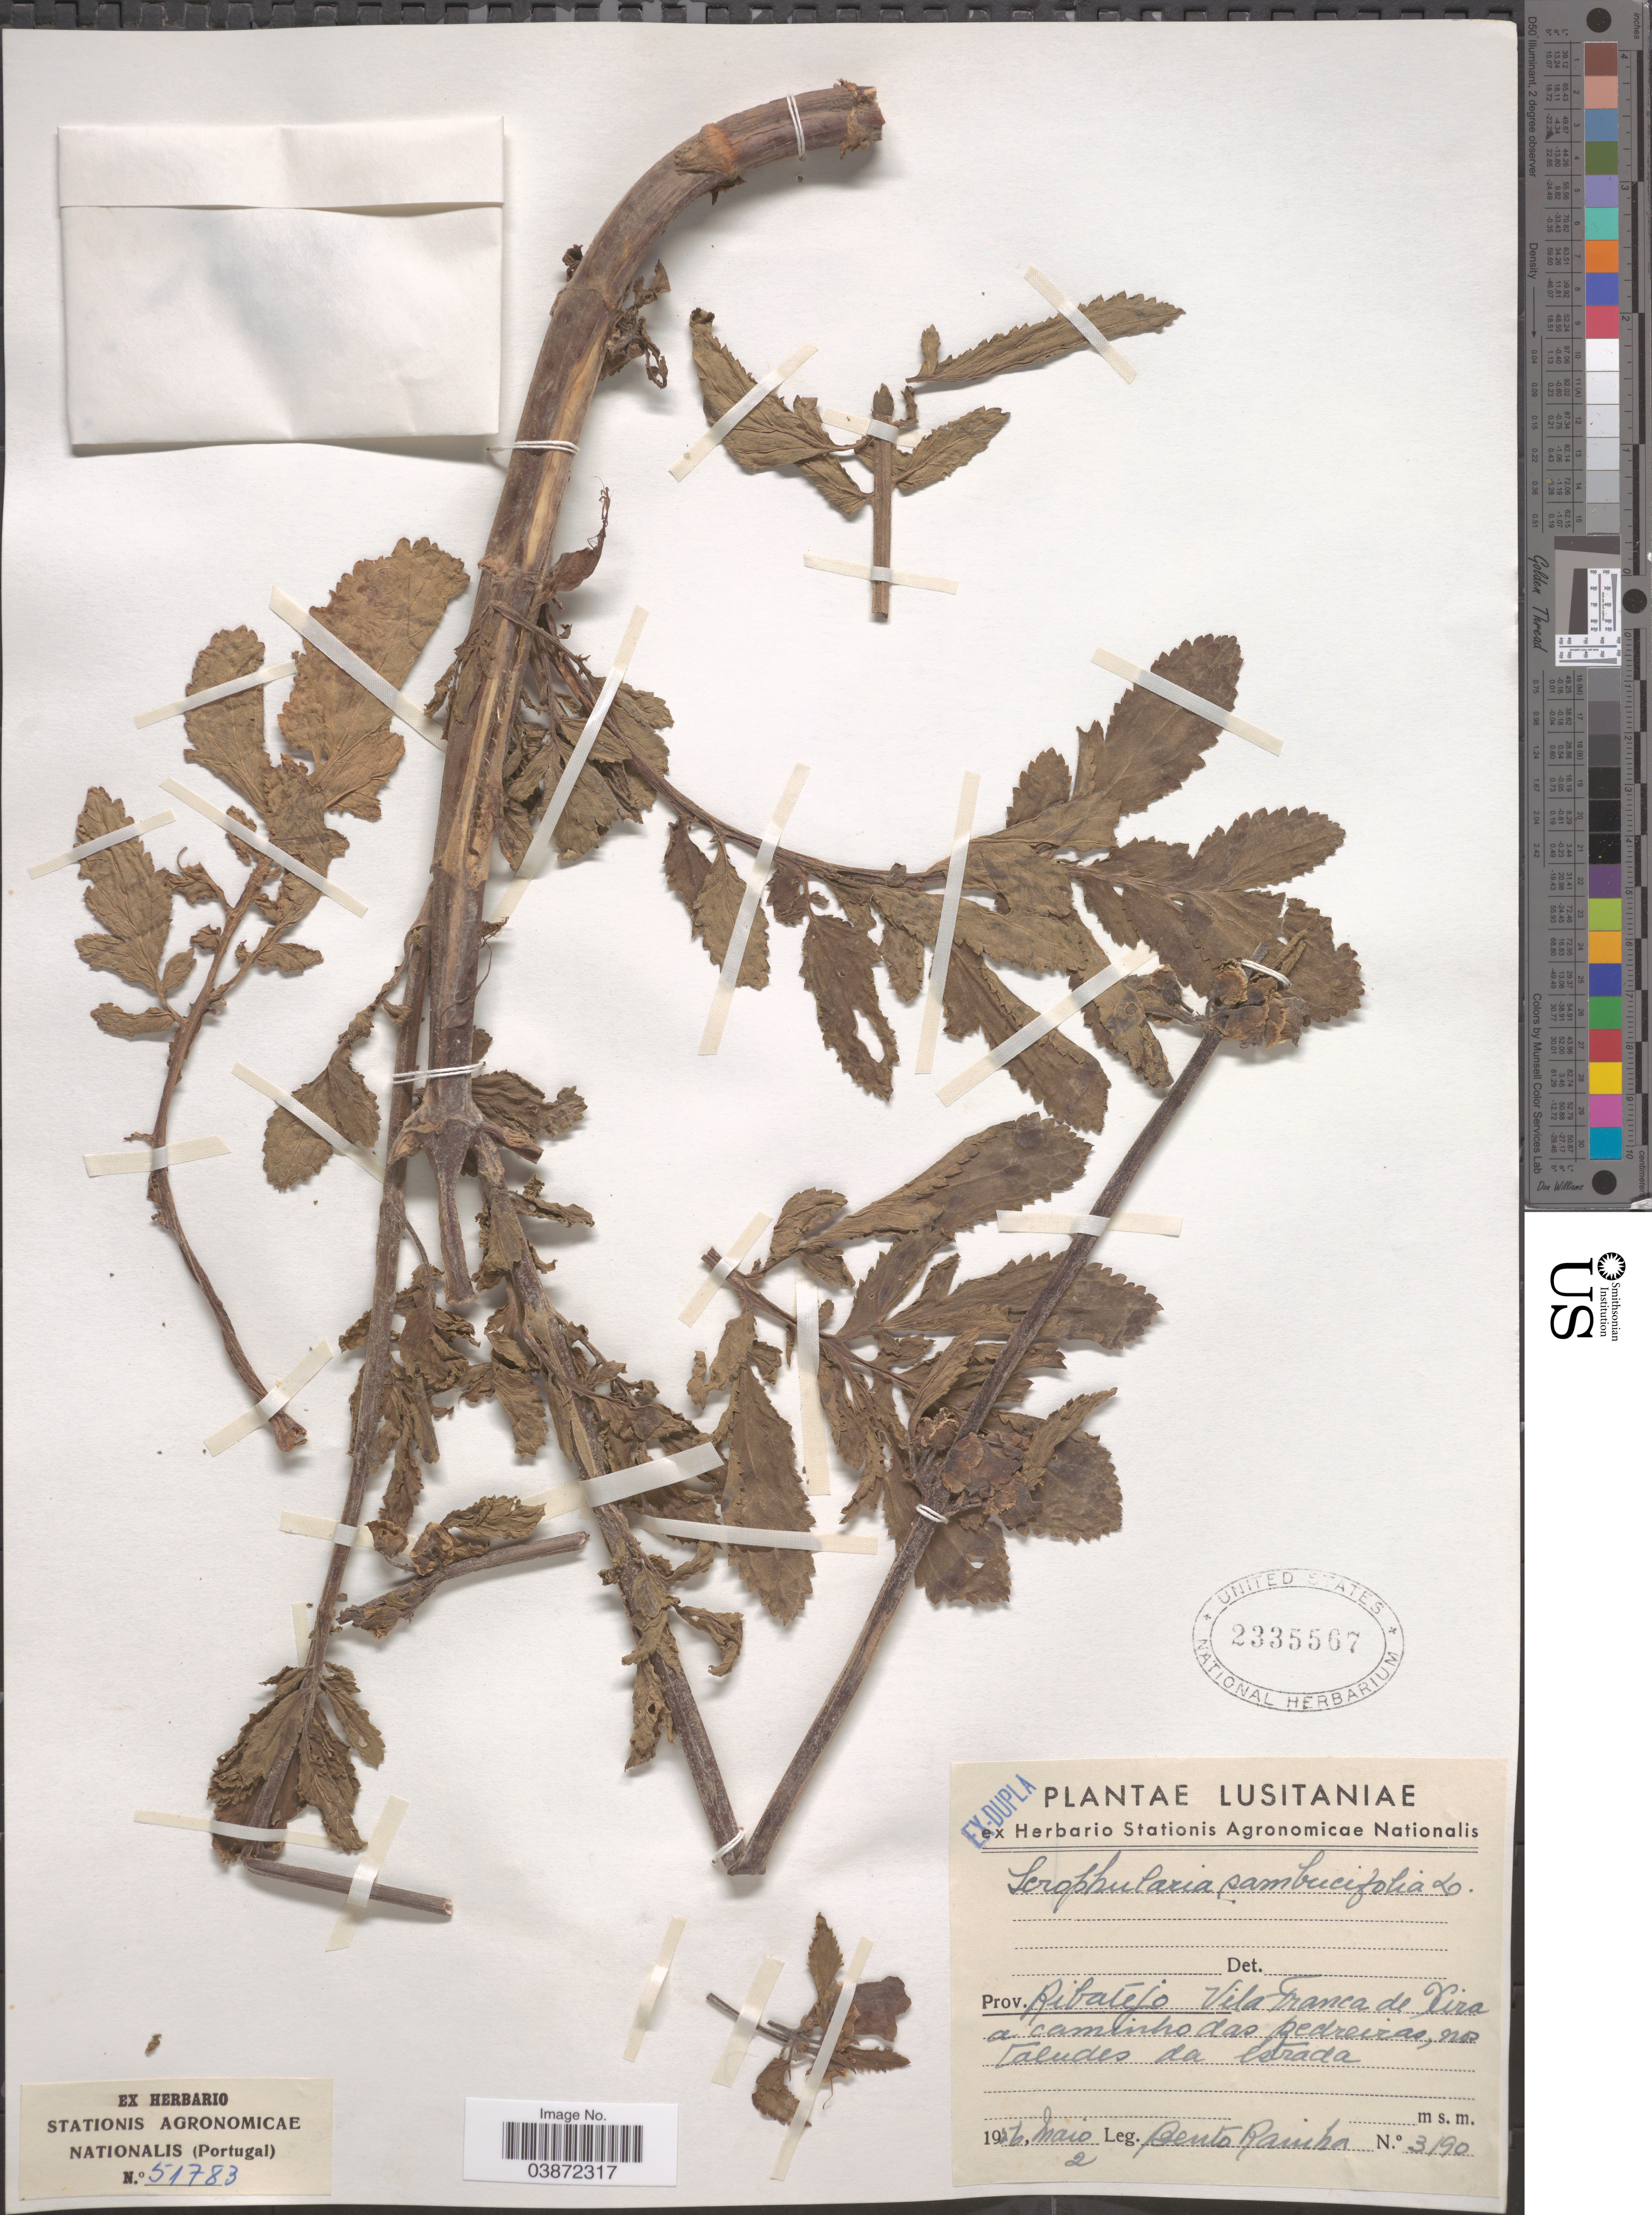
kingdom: Plantae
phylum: Tracheophyta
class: Magnoliopsida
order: Lamiales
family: Scrophulariaceae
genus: Scrophularia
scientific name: Scrophularia sambucifolia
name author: L.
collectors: B. Rainha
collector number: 3190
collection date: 1956-05-02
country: Portugal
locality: Lusitanae. Prov. Ribatejo. Vila Franca de Xira a caminho das pedreiras, nos taludes da estrada.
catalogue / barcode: US 2335567